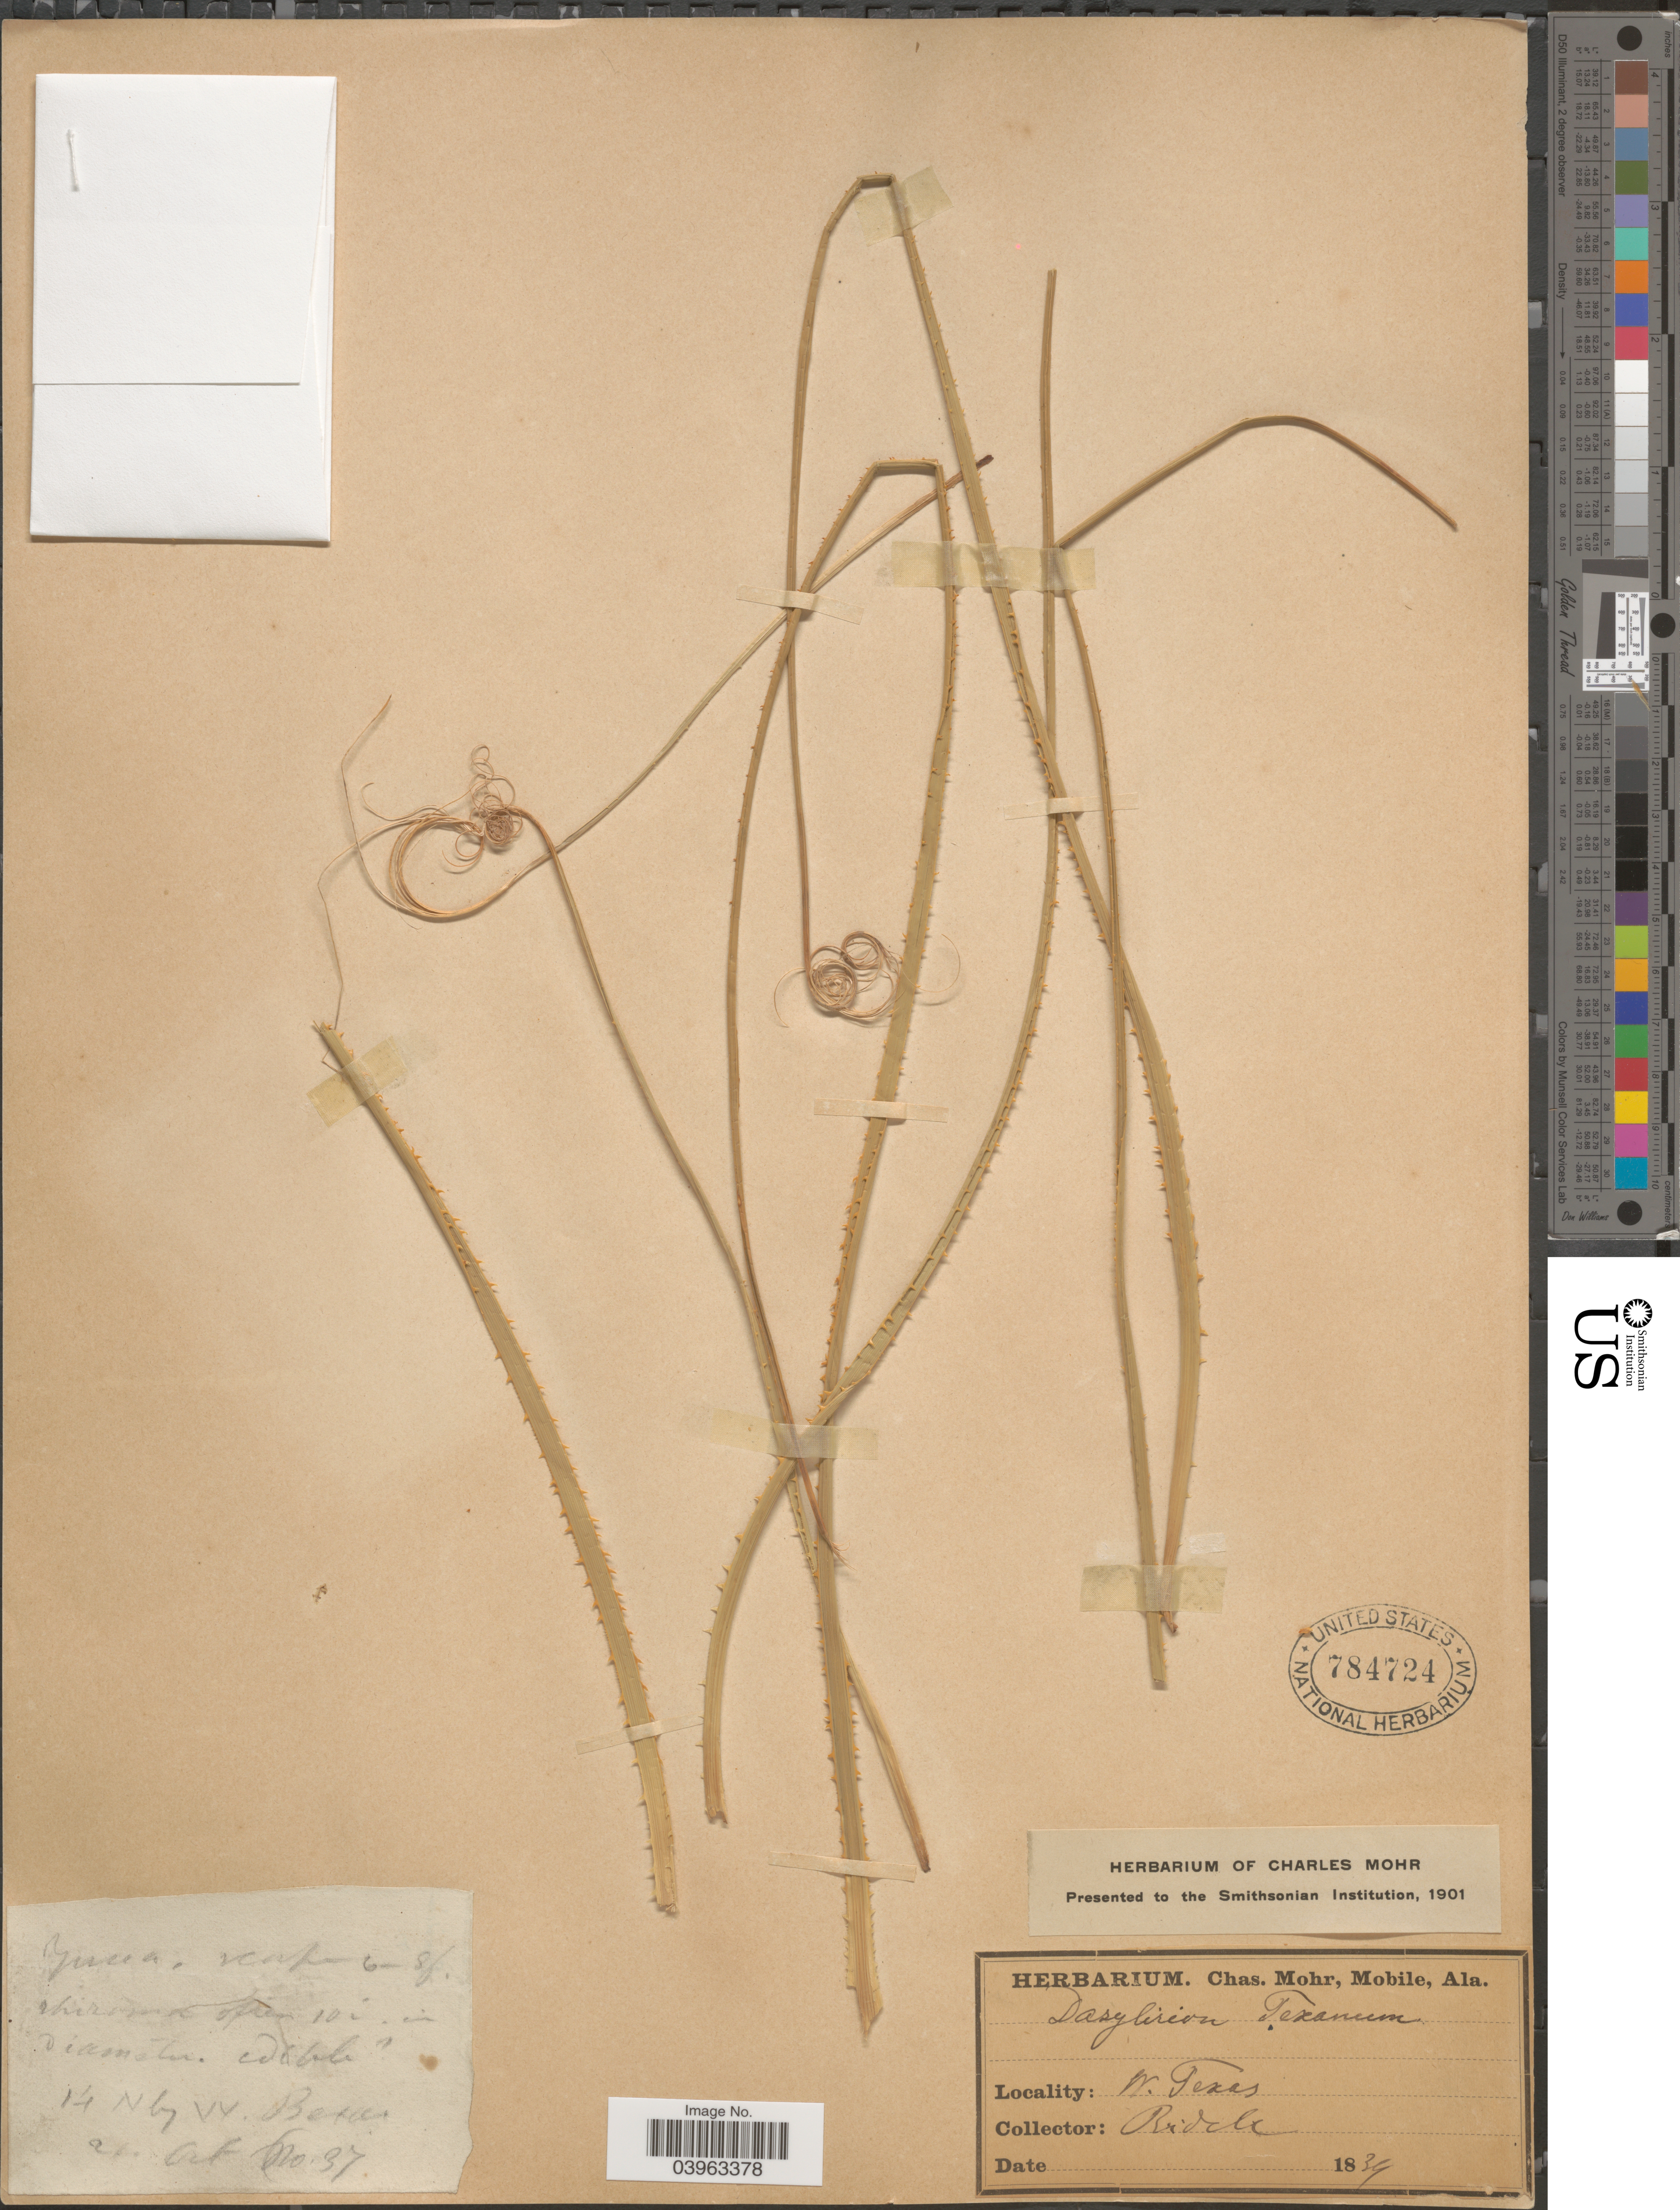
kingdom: Plantae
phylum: Tracheophyta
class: Liliopsida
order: Asparagales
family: Asparagaceae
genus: Dasylirion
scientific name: Dasylirion texanum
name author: Scheele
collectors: -. Riddle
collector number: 37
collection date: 1834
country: United States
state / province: Texas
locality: W. Texas.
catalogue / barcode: US 784724